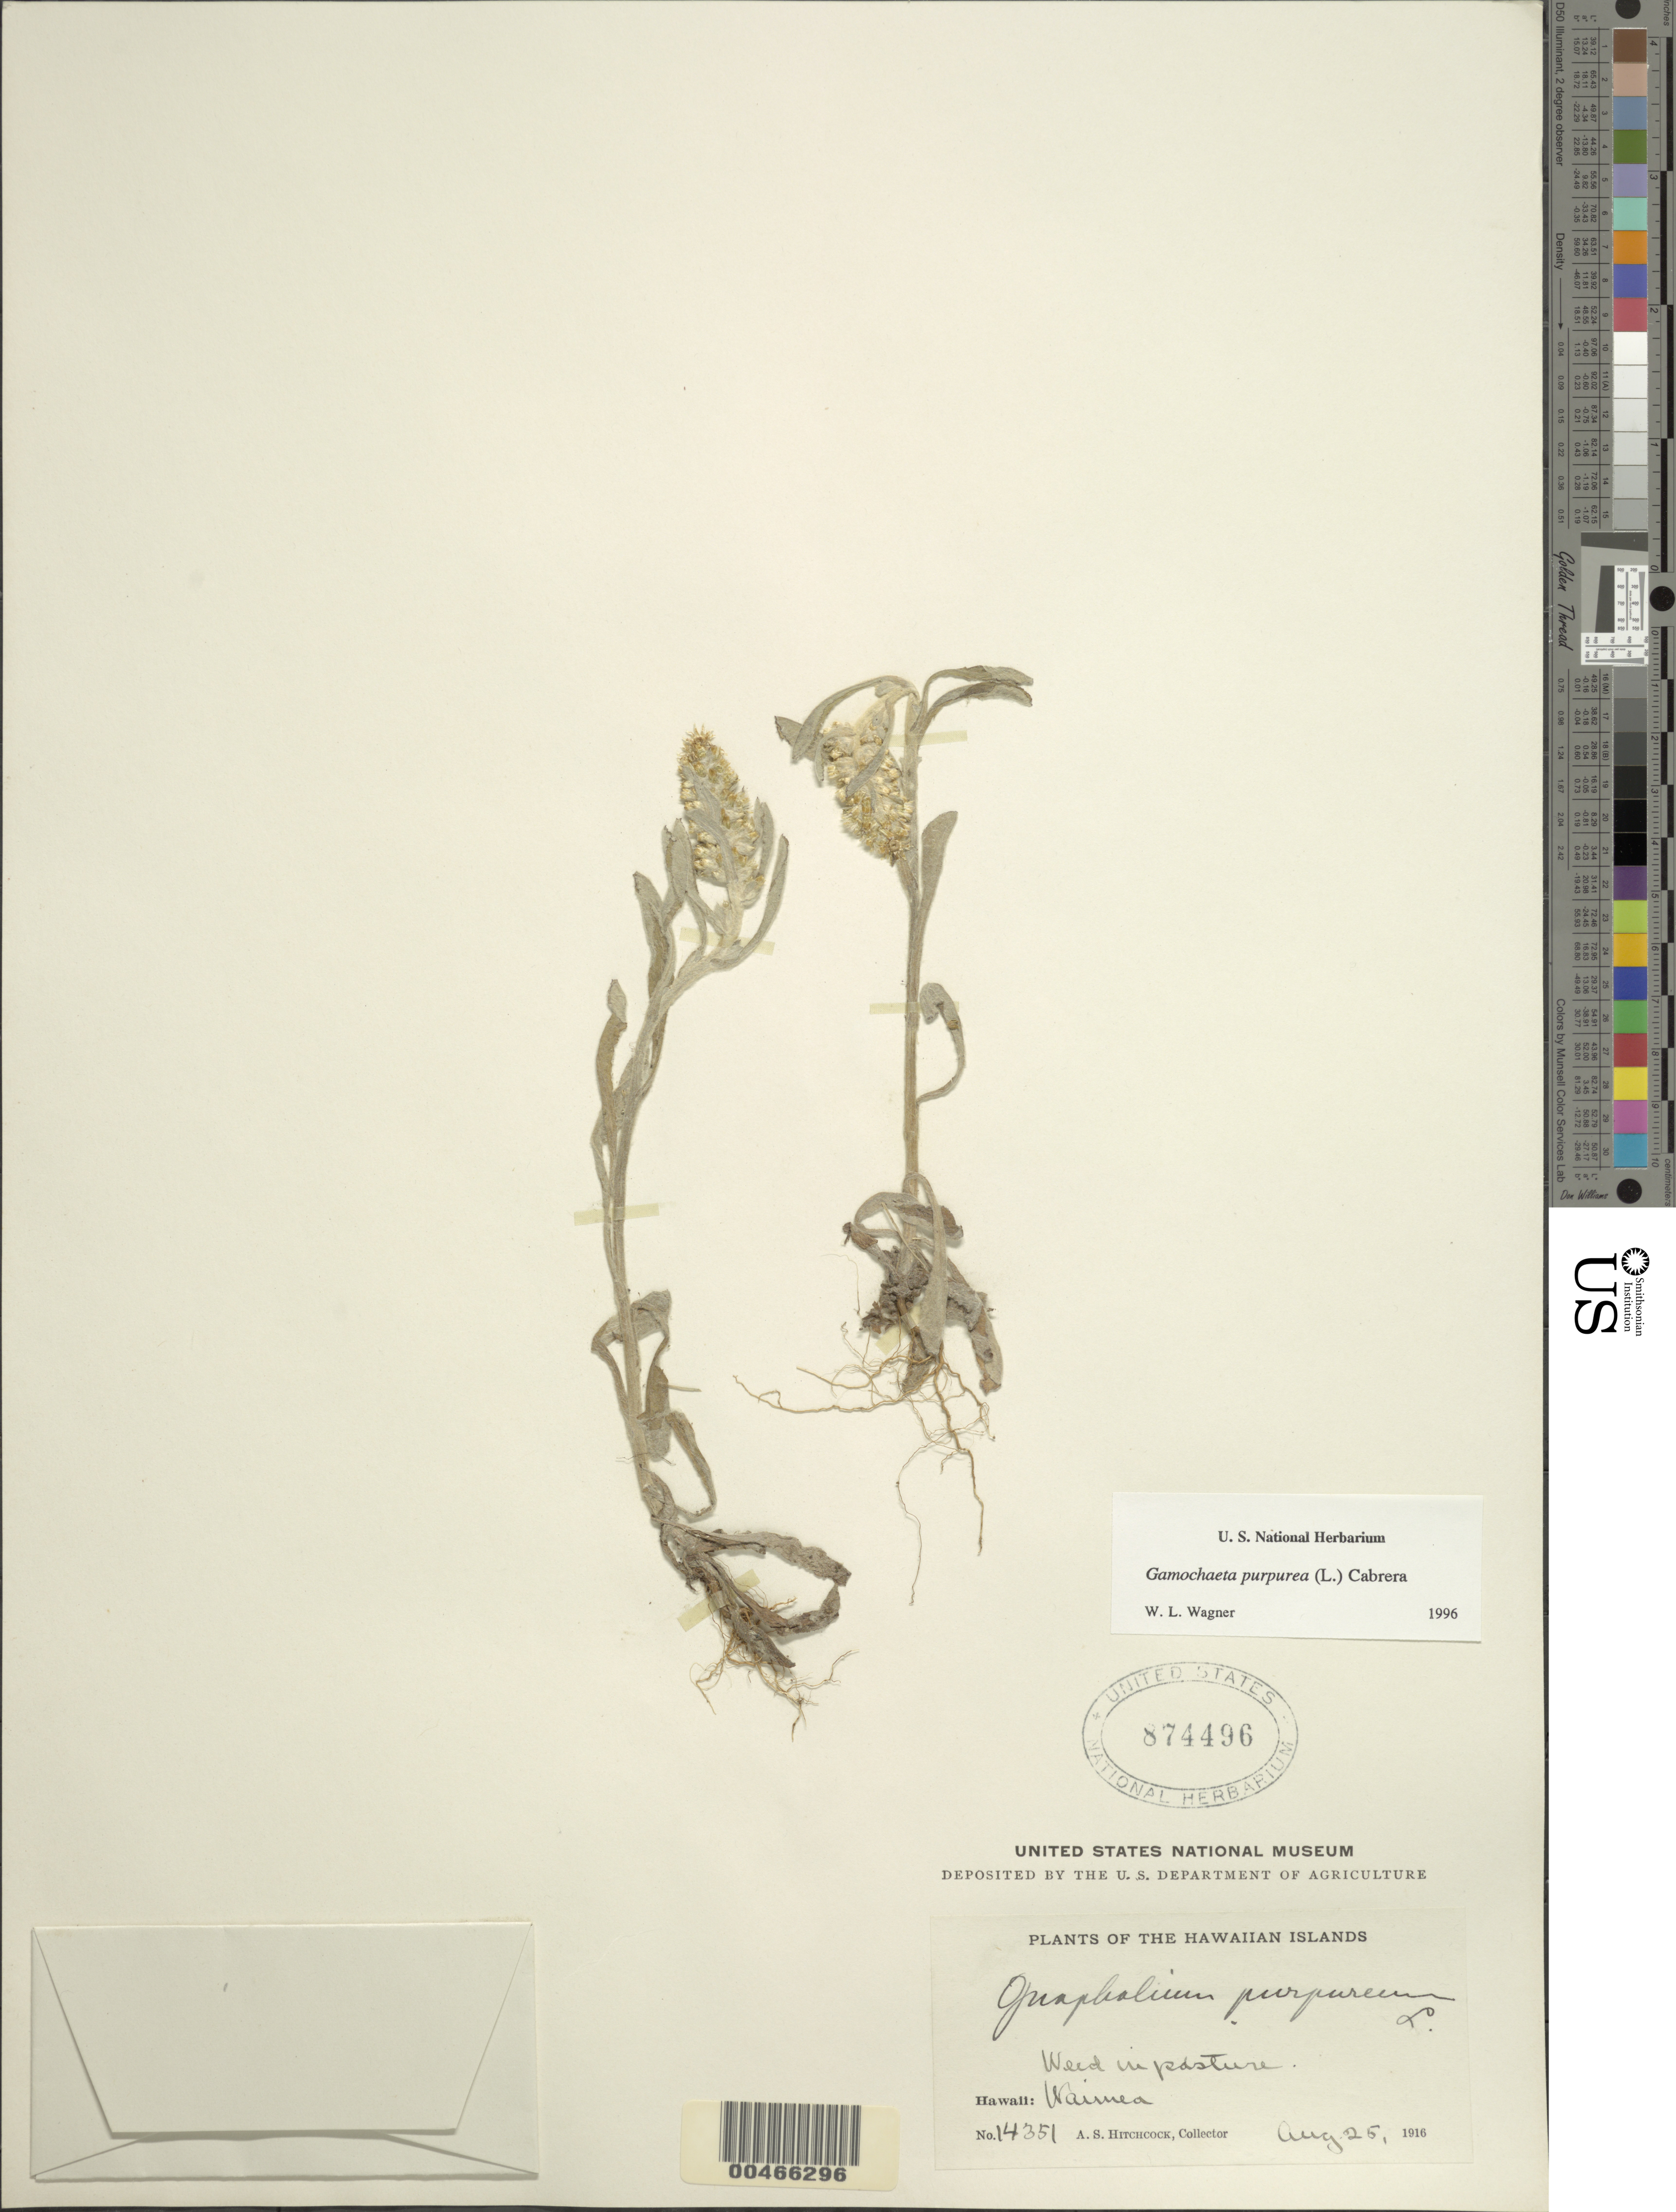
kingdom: Plantae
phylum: Tracheophyta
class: Magnoliopsida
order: Asterales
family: Asteraceae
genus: Gamochaeta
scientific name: Gamochaeta purpurea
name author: (L.) Cabrera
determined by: Wagner, W. L., (BOT), Smithsonian Institution - National Museum of Natural History (UNITED STATES)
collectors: A. S. Hitchcock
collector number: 14351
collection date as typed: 25 Aug 1916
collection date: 1916-08-25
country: United States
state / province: Hawaii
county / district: Kauai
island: Kaua'i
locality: Waimea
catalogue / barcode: US 874496